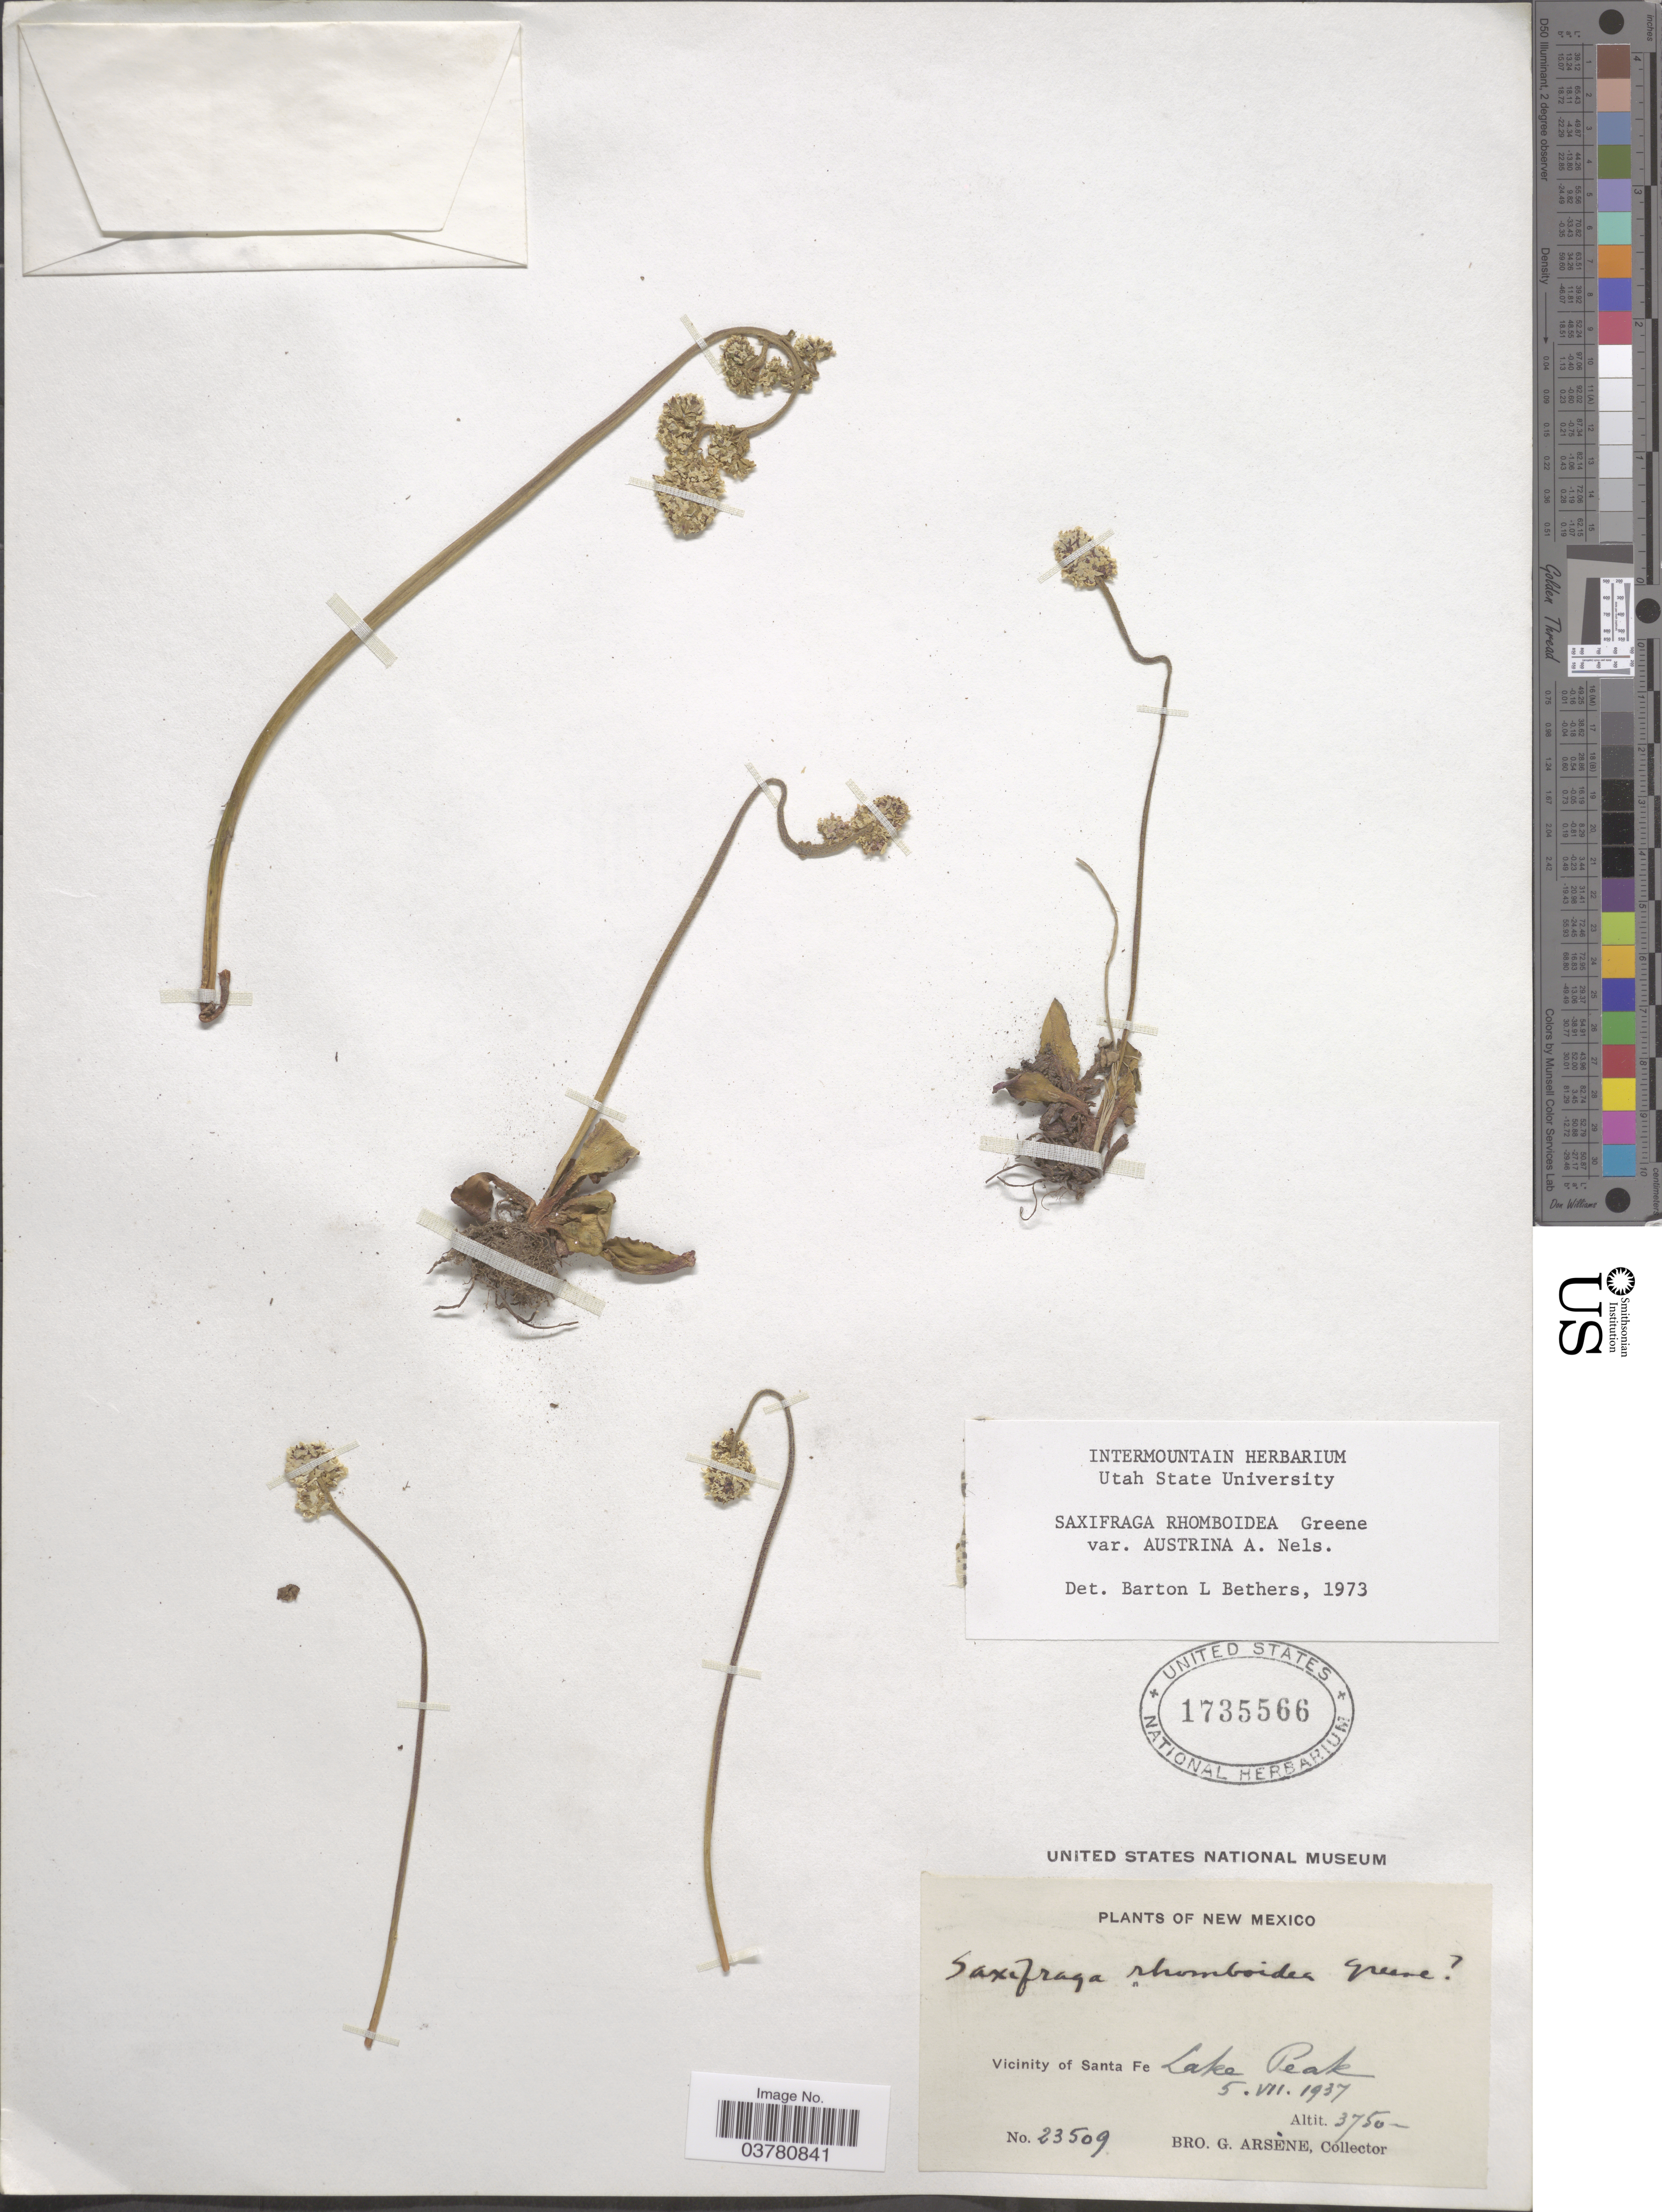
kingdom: Plantae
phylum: Tracheophyta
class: Magnoliopsida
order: Saxifragales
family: Saxifragaceae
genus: Micranthes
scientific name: Micranthes rhomboidea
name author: (Greene) Small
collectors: Bro. G. Arsène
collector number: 23509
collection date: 1937-07-05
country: United States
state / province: New Mexico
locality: Vicinity of Santa Fe Lake Peak.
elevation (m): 3750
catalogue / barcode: US 1735566